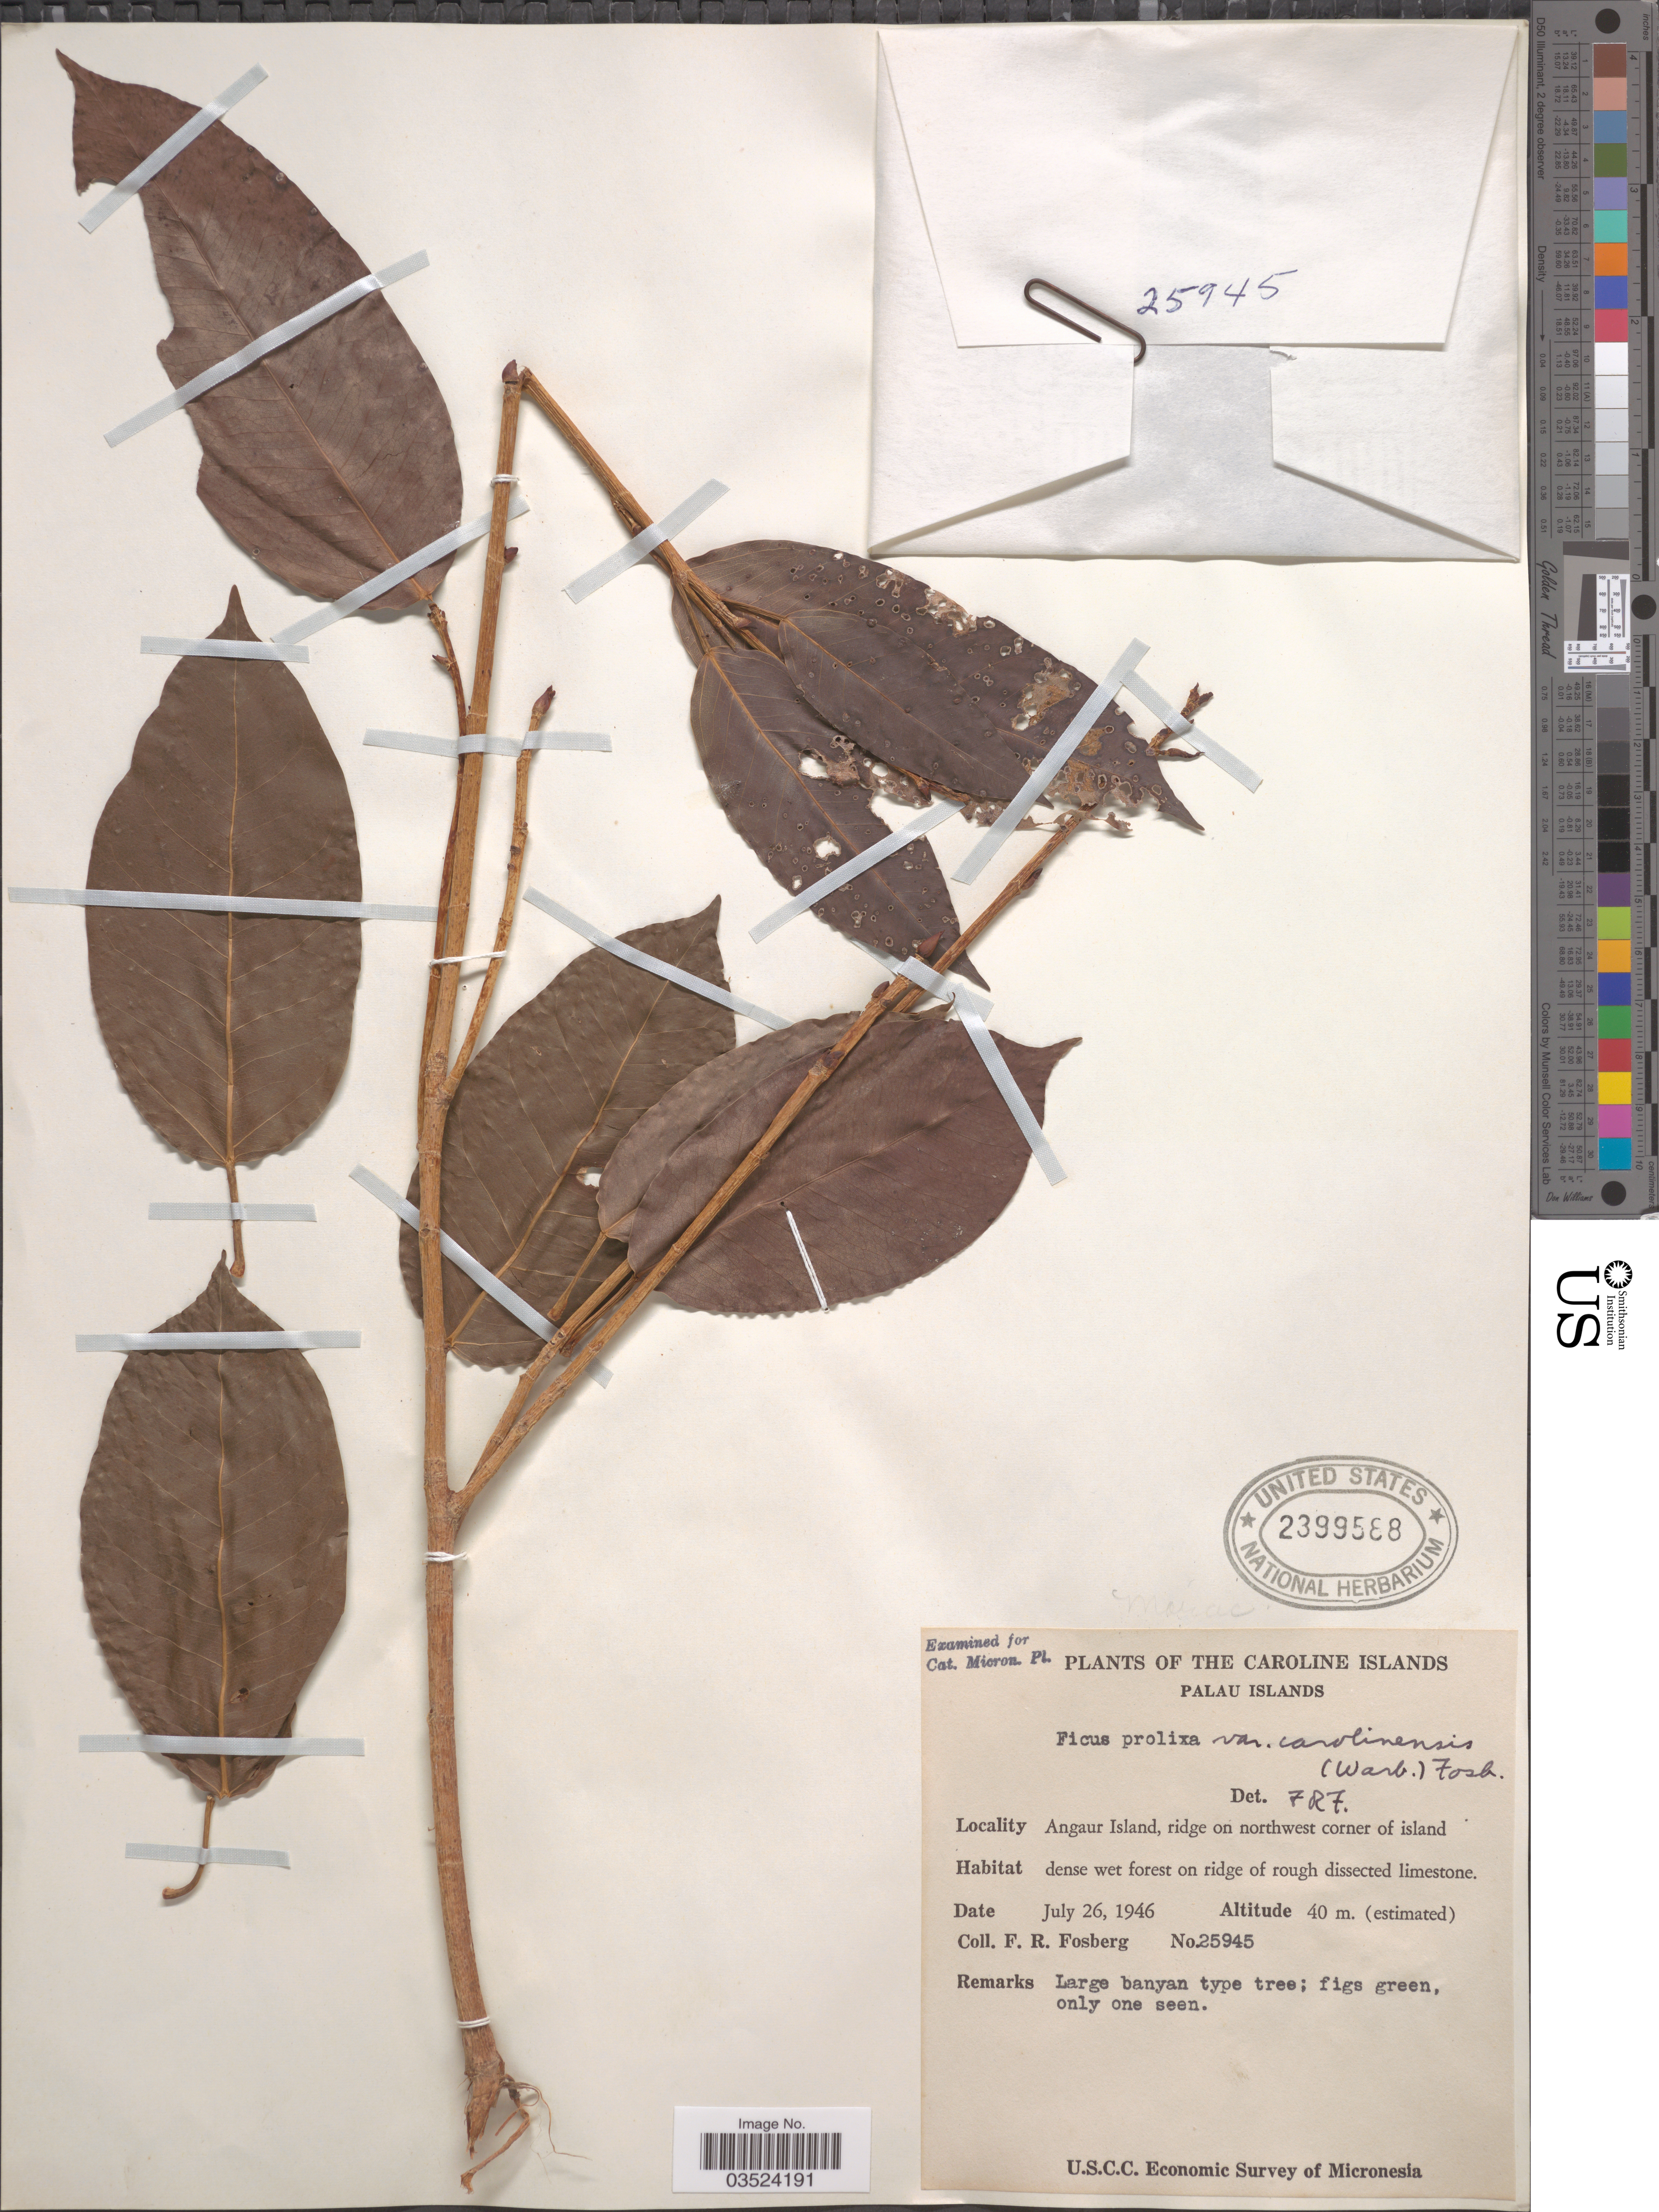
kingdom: Plantae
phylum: Tracheophyta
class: Magnoliopsida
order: Rosales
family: Moraceae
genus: Ficus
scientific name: Ficus prolixa var. carolinensis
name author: (Warb.) Fosberg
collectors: F. R. Fosberg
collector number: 25945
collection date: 1946-07-26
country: Palau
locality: The Caroline Islands. Palau Islands. Angaur Island, ridge on northwest corner of island.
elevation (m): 40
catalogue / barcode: US 2399588